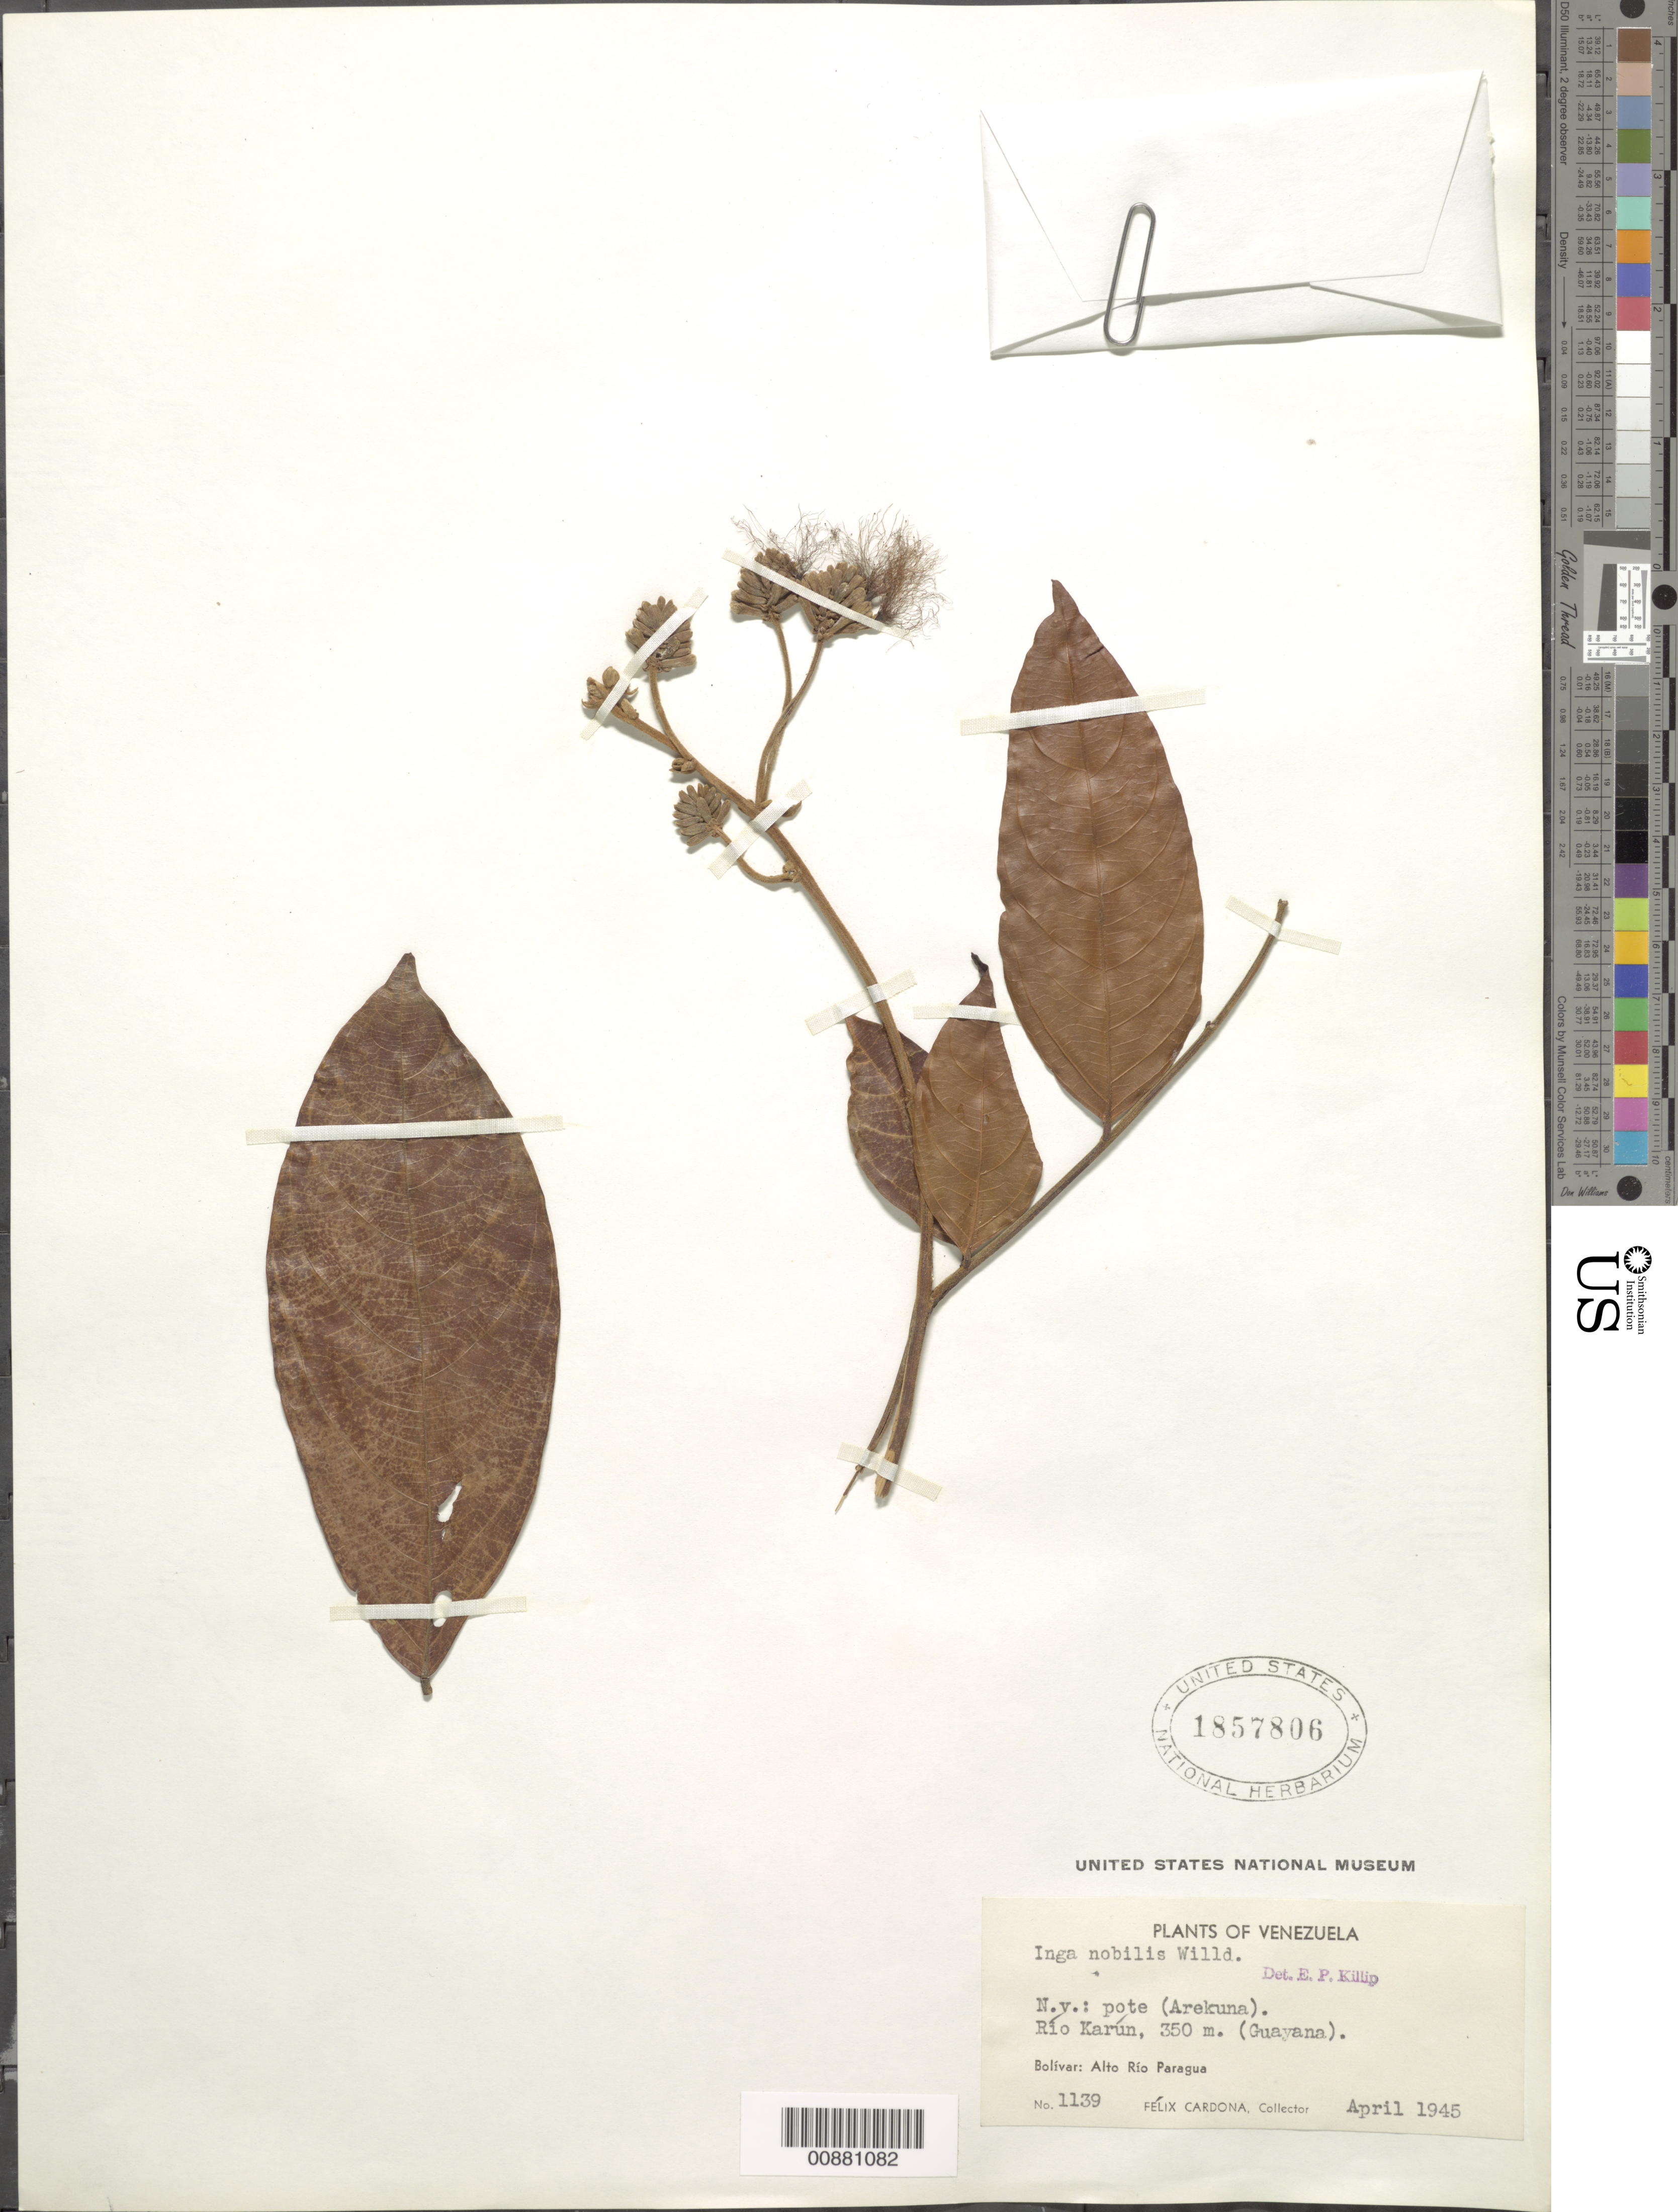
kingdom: Plantae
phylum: Tracheophyta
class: Magnoliopsida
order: Fabales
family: Fabaceae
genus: Inga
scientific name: Inga nobilis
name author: Willd.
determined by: Killip, Ellsworth P.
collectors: F. Cardona Puig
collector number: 1139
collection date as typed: Apr-45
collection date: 1945-04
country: Venezuela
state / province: Bolívar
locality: Alto Río Paragua, Río Karún (Guayana)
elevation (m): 350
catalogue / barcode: US 1857806